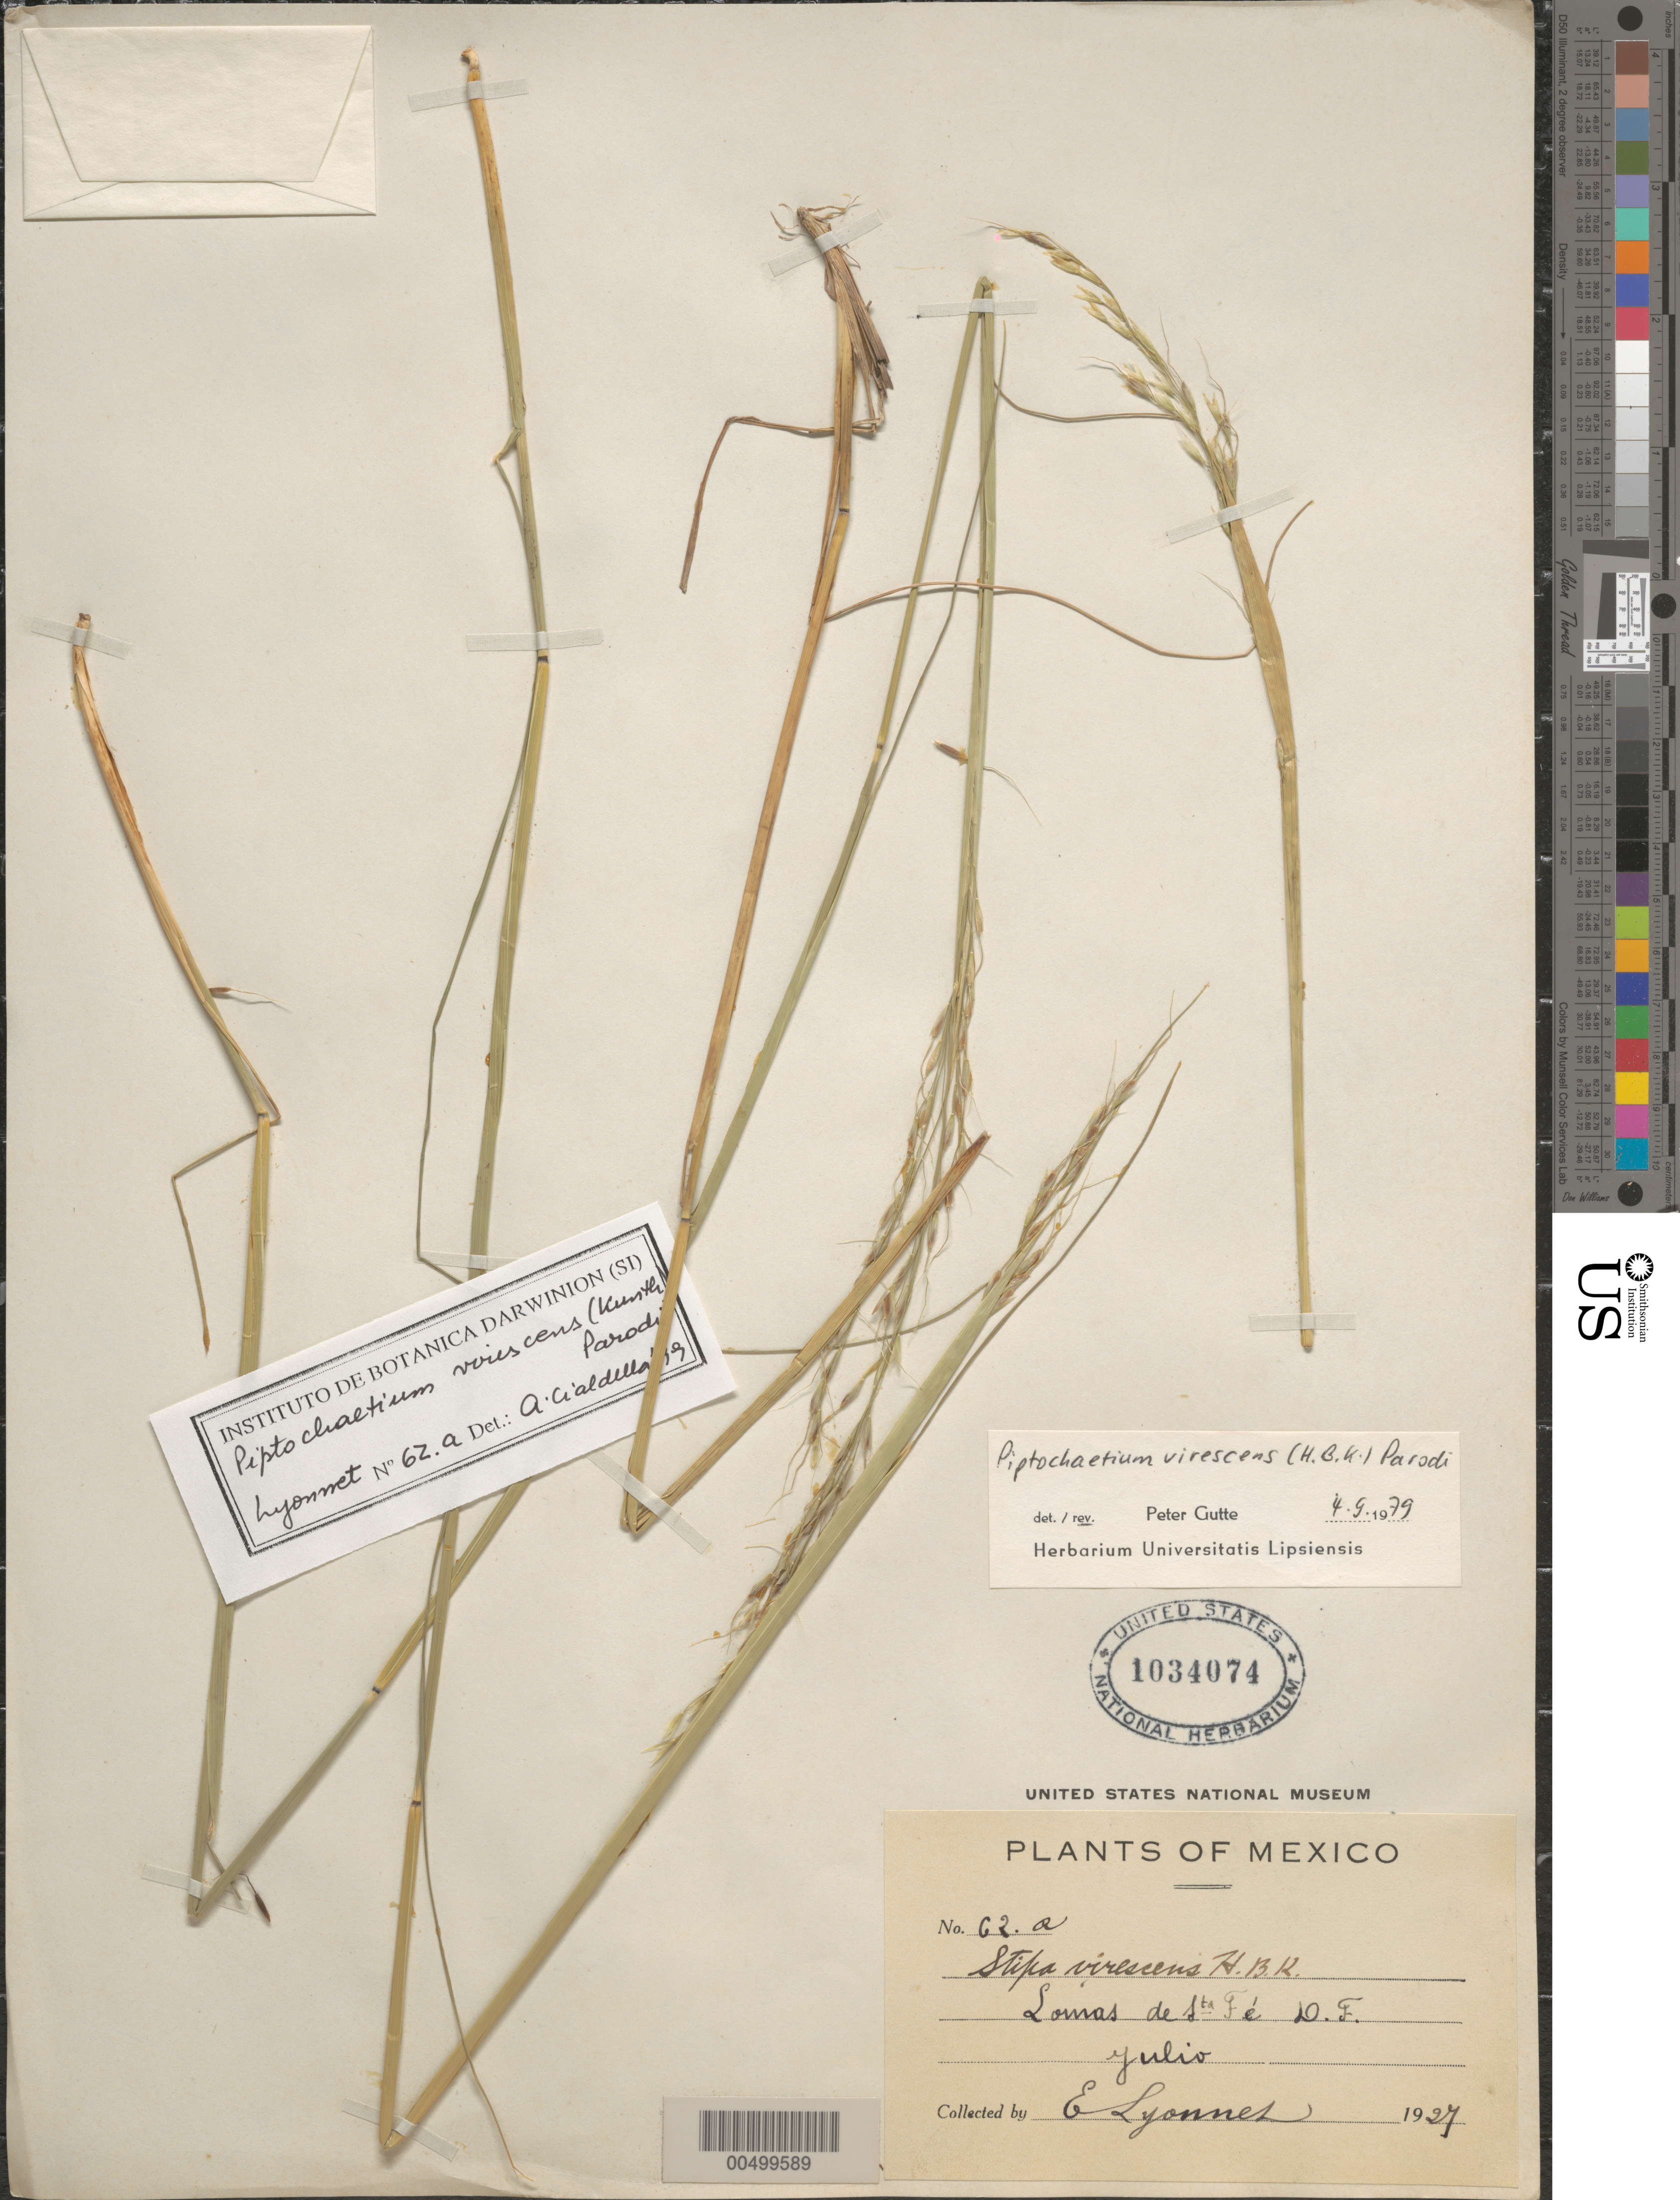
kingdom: Plantae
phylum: Tracheophyta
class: Liliopsida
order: Poales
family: Poaceae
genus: Piptochaetium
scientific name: Piptochaetium virescens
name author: (Kunth) Parodi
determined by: Gutte, P.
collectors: Bro. E. Lyonnet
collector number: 62a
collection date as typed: Jul 1927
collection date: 1927-07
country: Mexico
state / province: Distrito Federal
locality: Lomas de Santa F‚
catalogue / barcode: US 1034074